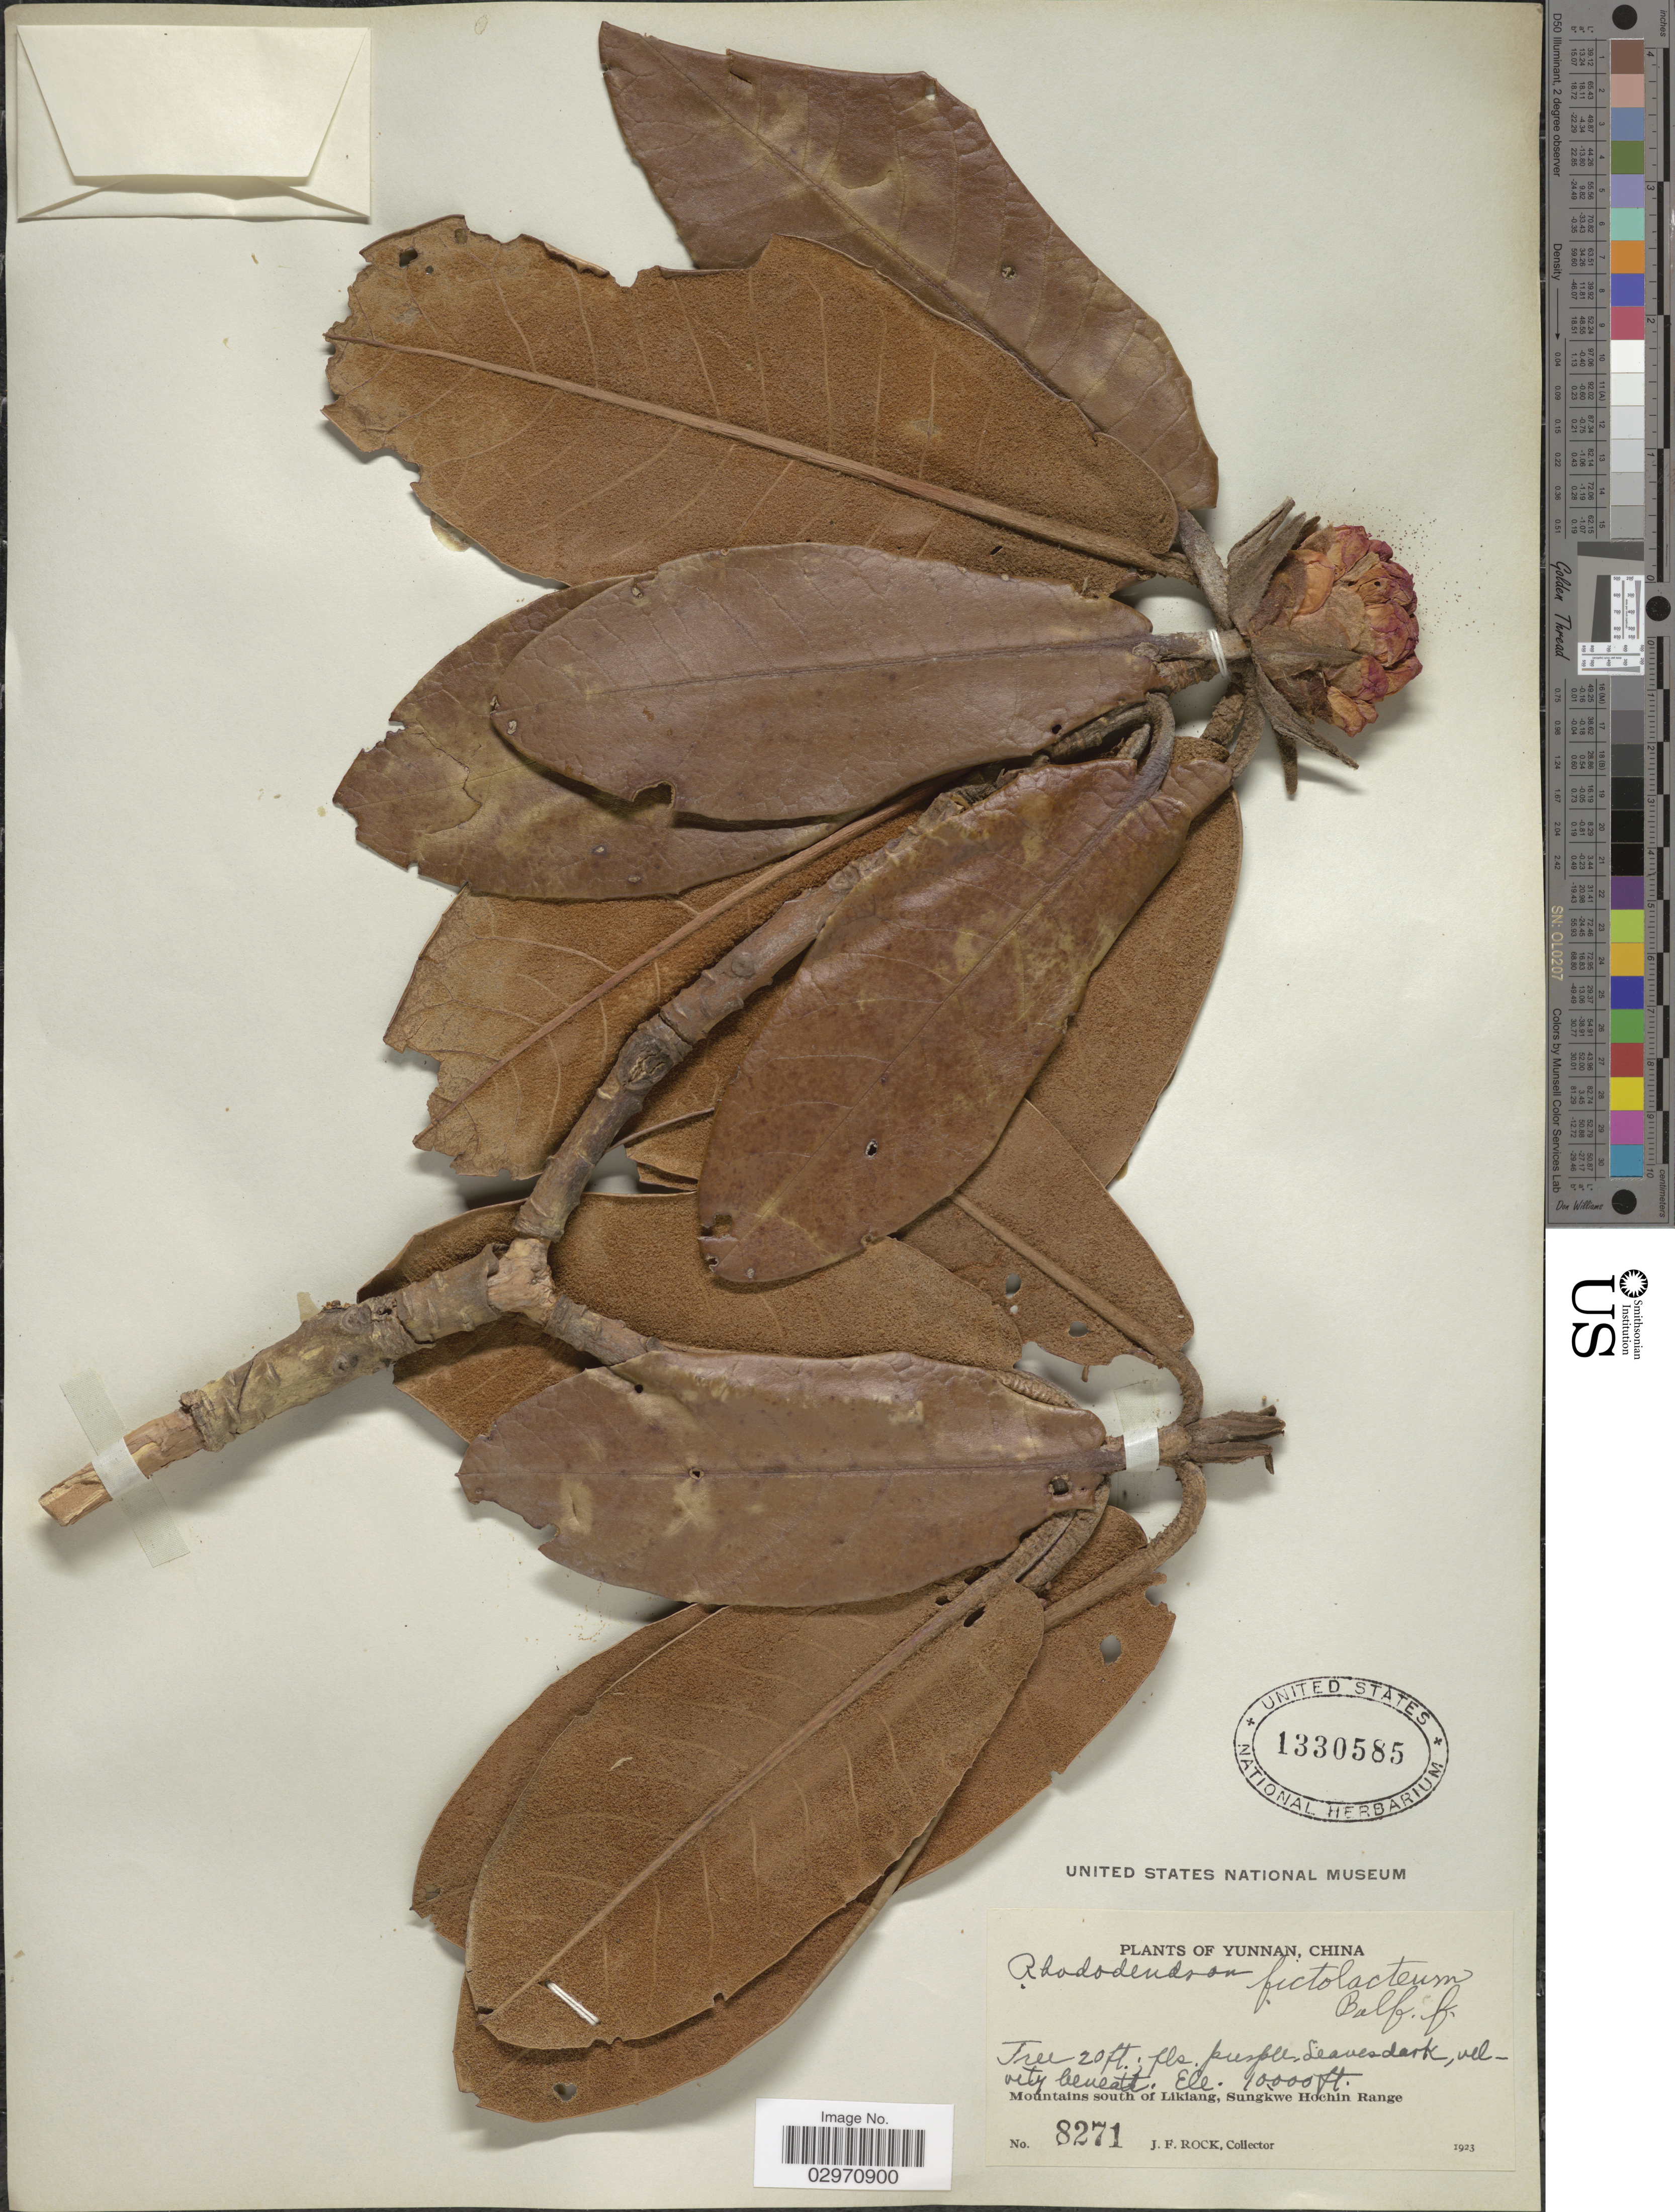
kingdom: Plantae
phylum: Tracheophyta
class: Magnoliopsida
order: Ericales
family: Ericaceae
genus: Rhododendron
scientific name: Rhododendron fictolacteum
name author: Balf. f.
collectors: J. Rock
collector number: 8271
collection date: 1923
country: China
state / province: Yunnan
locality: Mountains south of Likiang, Sungkwe Hochin Range.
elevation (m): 3048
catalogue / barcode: US 1330585